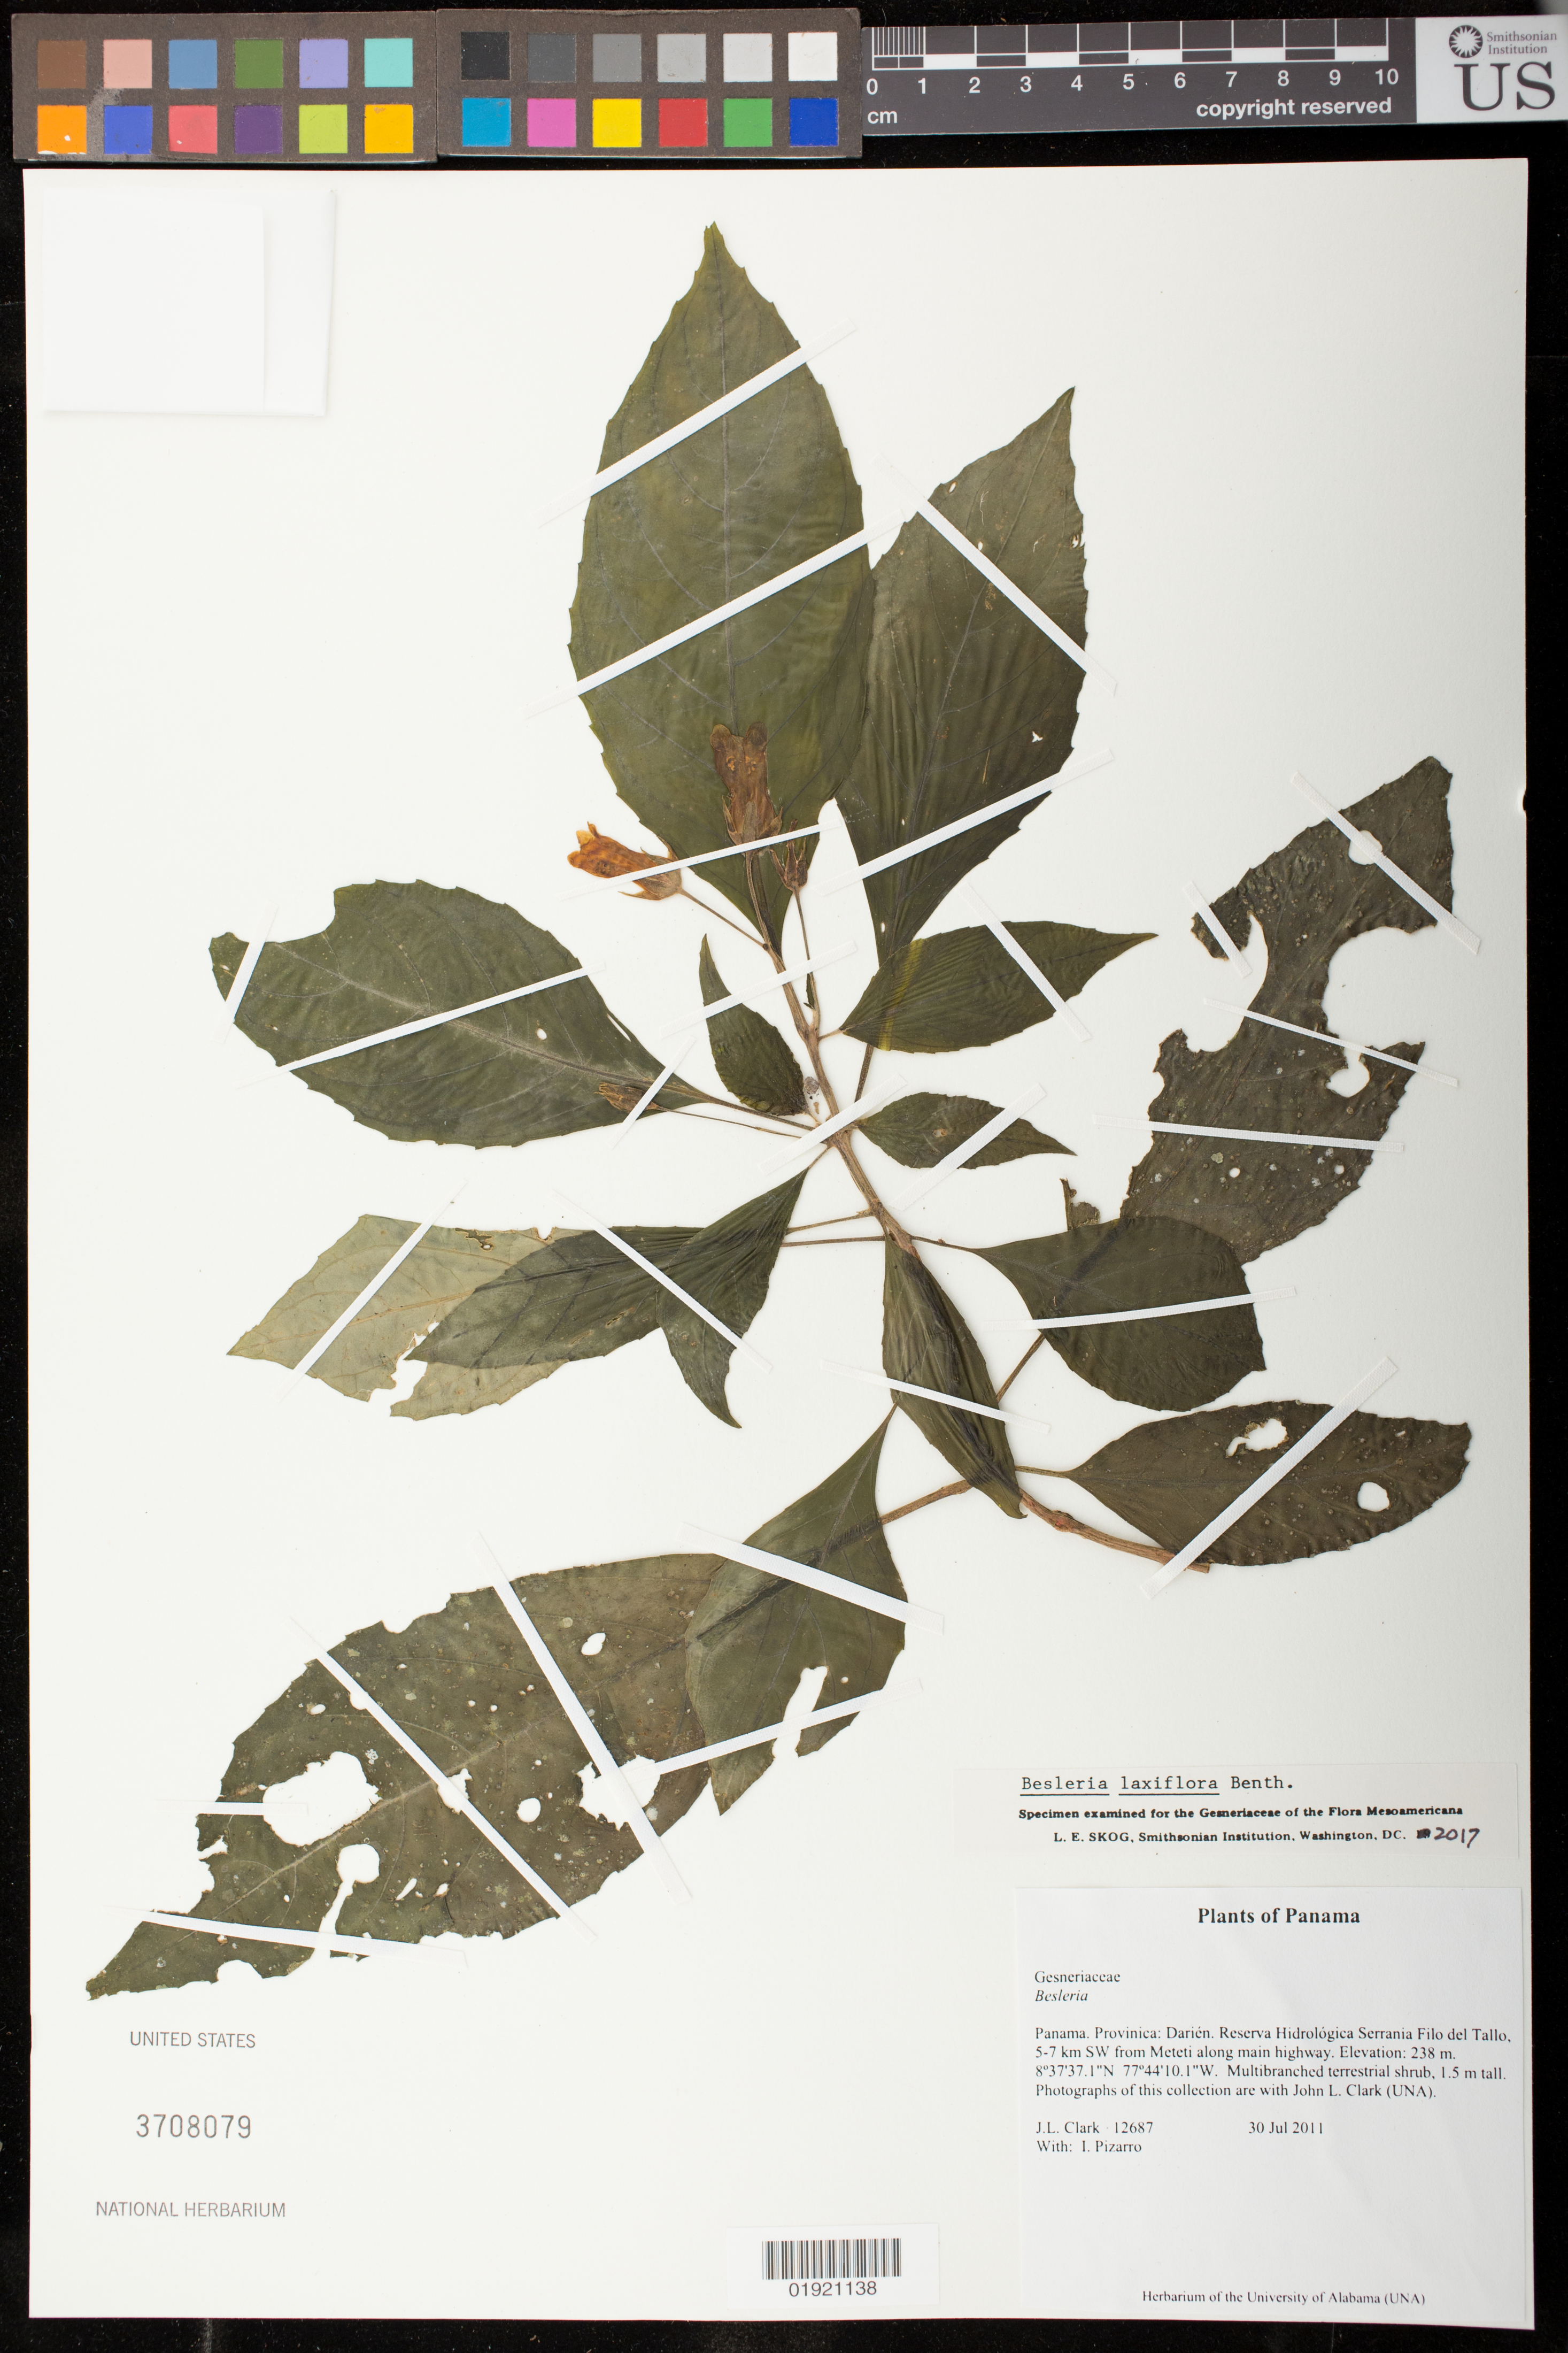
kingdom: Plantae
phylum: Tracheophyta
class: Magnoliopsida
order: Lamiales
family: Gesneriaceae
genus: Besleria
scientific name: Besleria laxiflora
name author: Benth.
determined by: Skog, Laurence E.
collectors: J. L. Clark & I. Pizarro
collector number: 12687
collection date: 2011-07-30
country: Panama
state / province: Darién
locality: Reserva Hidrologica Serrania Filo Del Tallo, 5-7 km SW from Meteti along main highway.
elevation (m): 238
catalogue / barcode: US 3708079